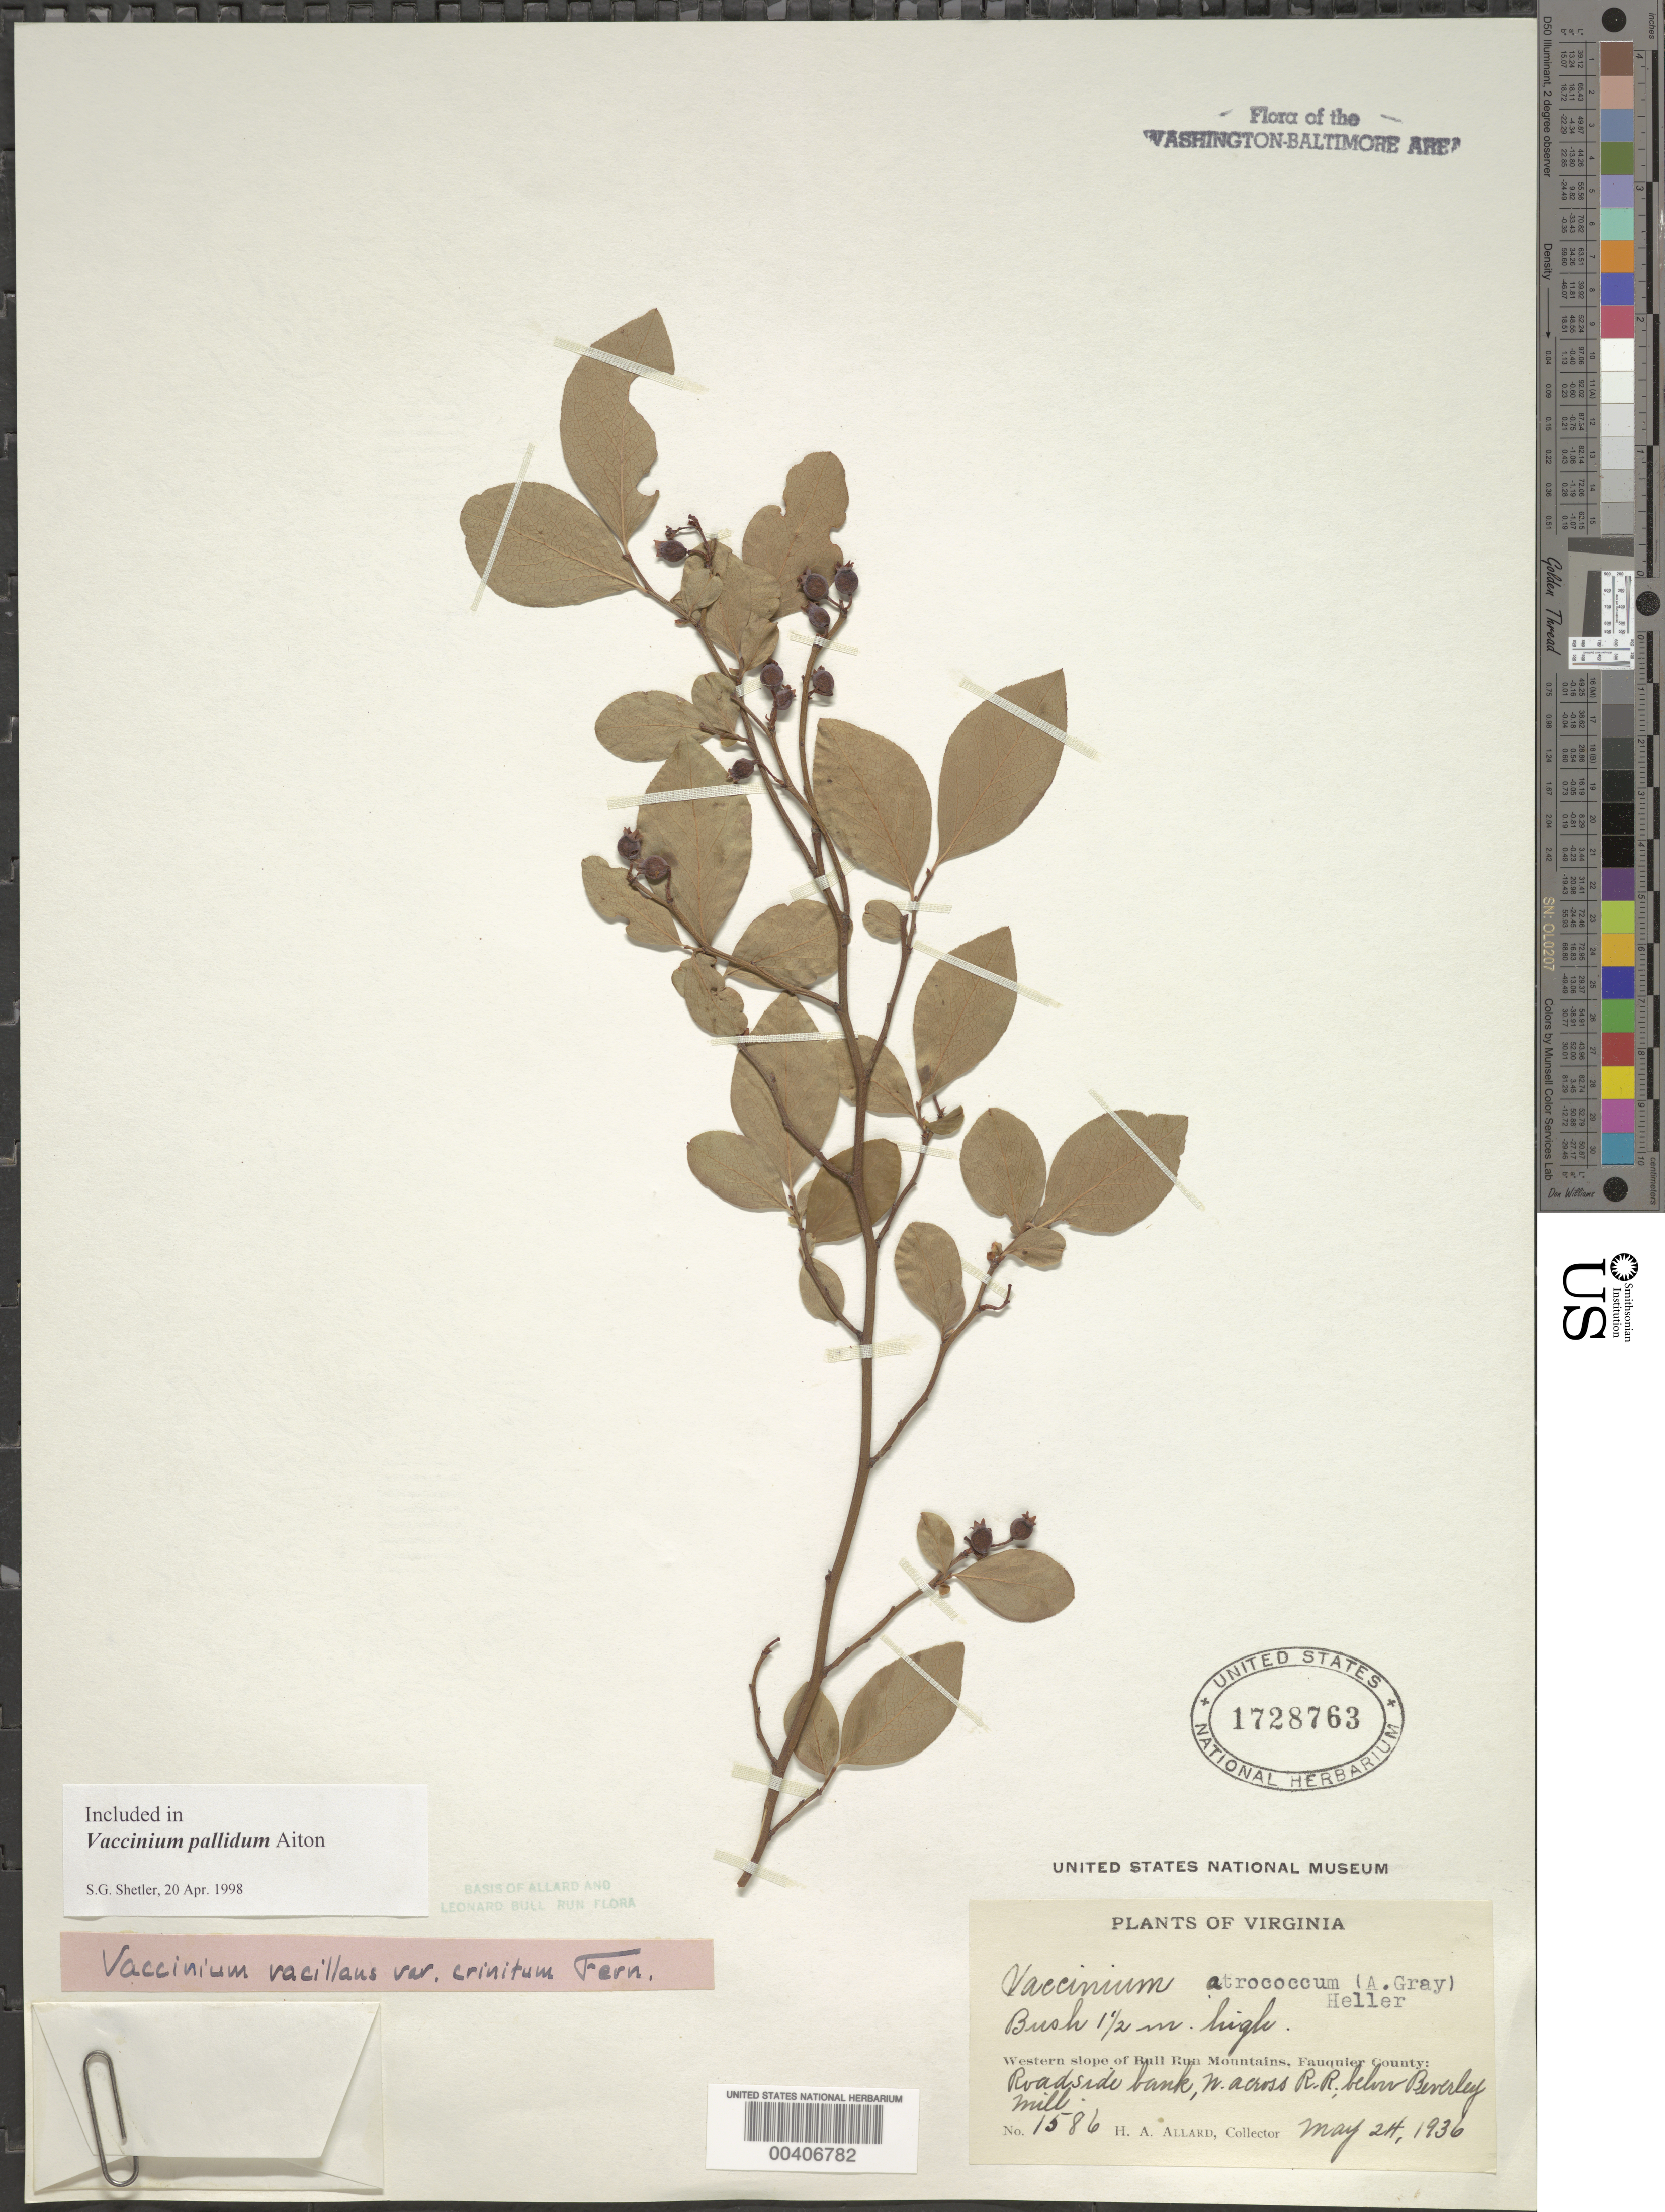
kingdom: Plantae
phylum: Tracheophyta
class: Magnoliopsida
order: Ericales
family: Ericaceae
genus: Vaccinium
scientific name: Vaccinium pallidum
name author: Aiton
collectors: H. A. Allard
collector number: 1586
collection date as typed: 24 May 1936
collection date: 1936-05-24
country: United States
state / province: Virginia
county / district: Fauquier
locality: below Beverley Mill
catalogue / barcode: US 1728763